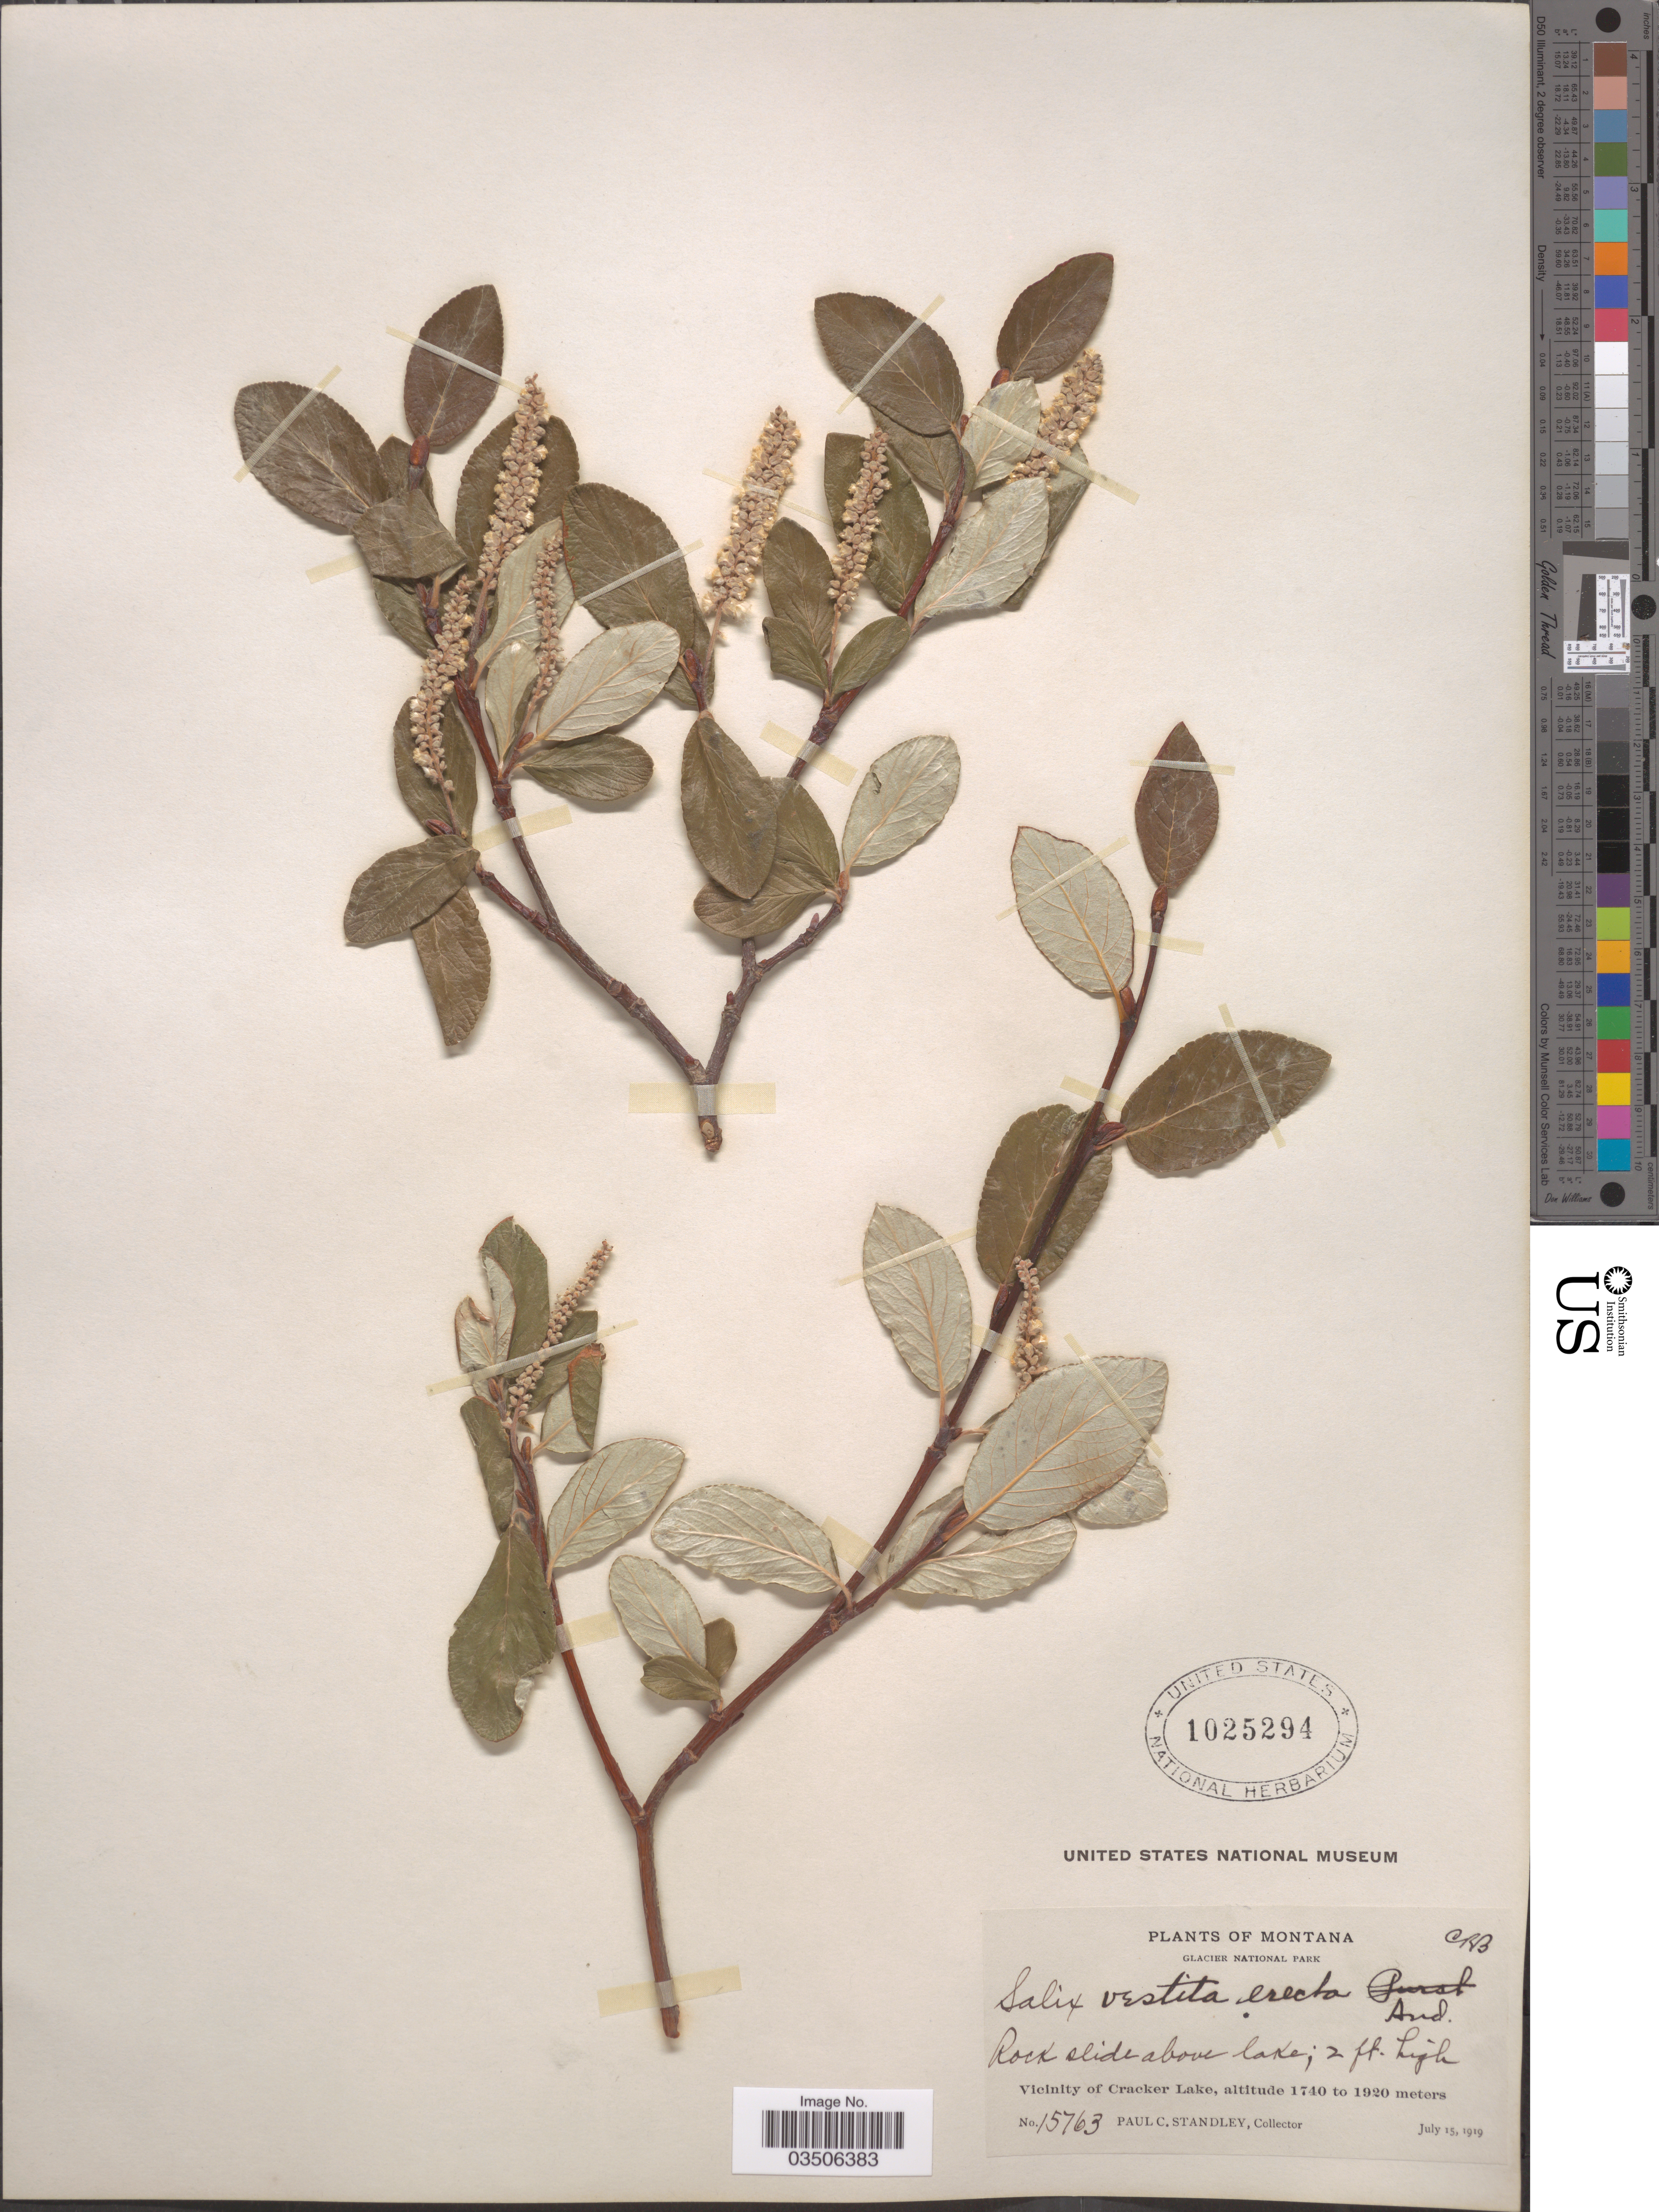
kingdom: Plantae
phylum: Tracheophyta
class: Magnoliopsida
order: Malpighiales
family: Salicaceae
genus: Salix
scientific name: Salix vestita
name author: Pursh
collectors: P. C. Standley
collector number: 15763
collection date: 1919-07-15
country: United States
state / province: Montana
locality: Glacier National Park. Vicinity of Cracker Lake.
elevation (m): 1740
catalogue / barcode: US 1025294